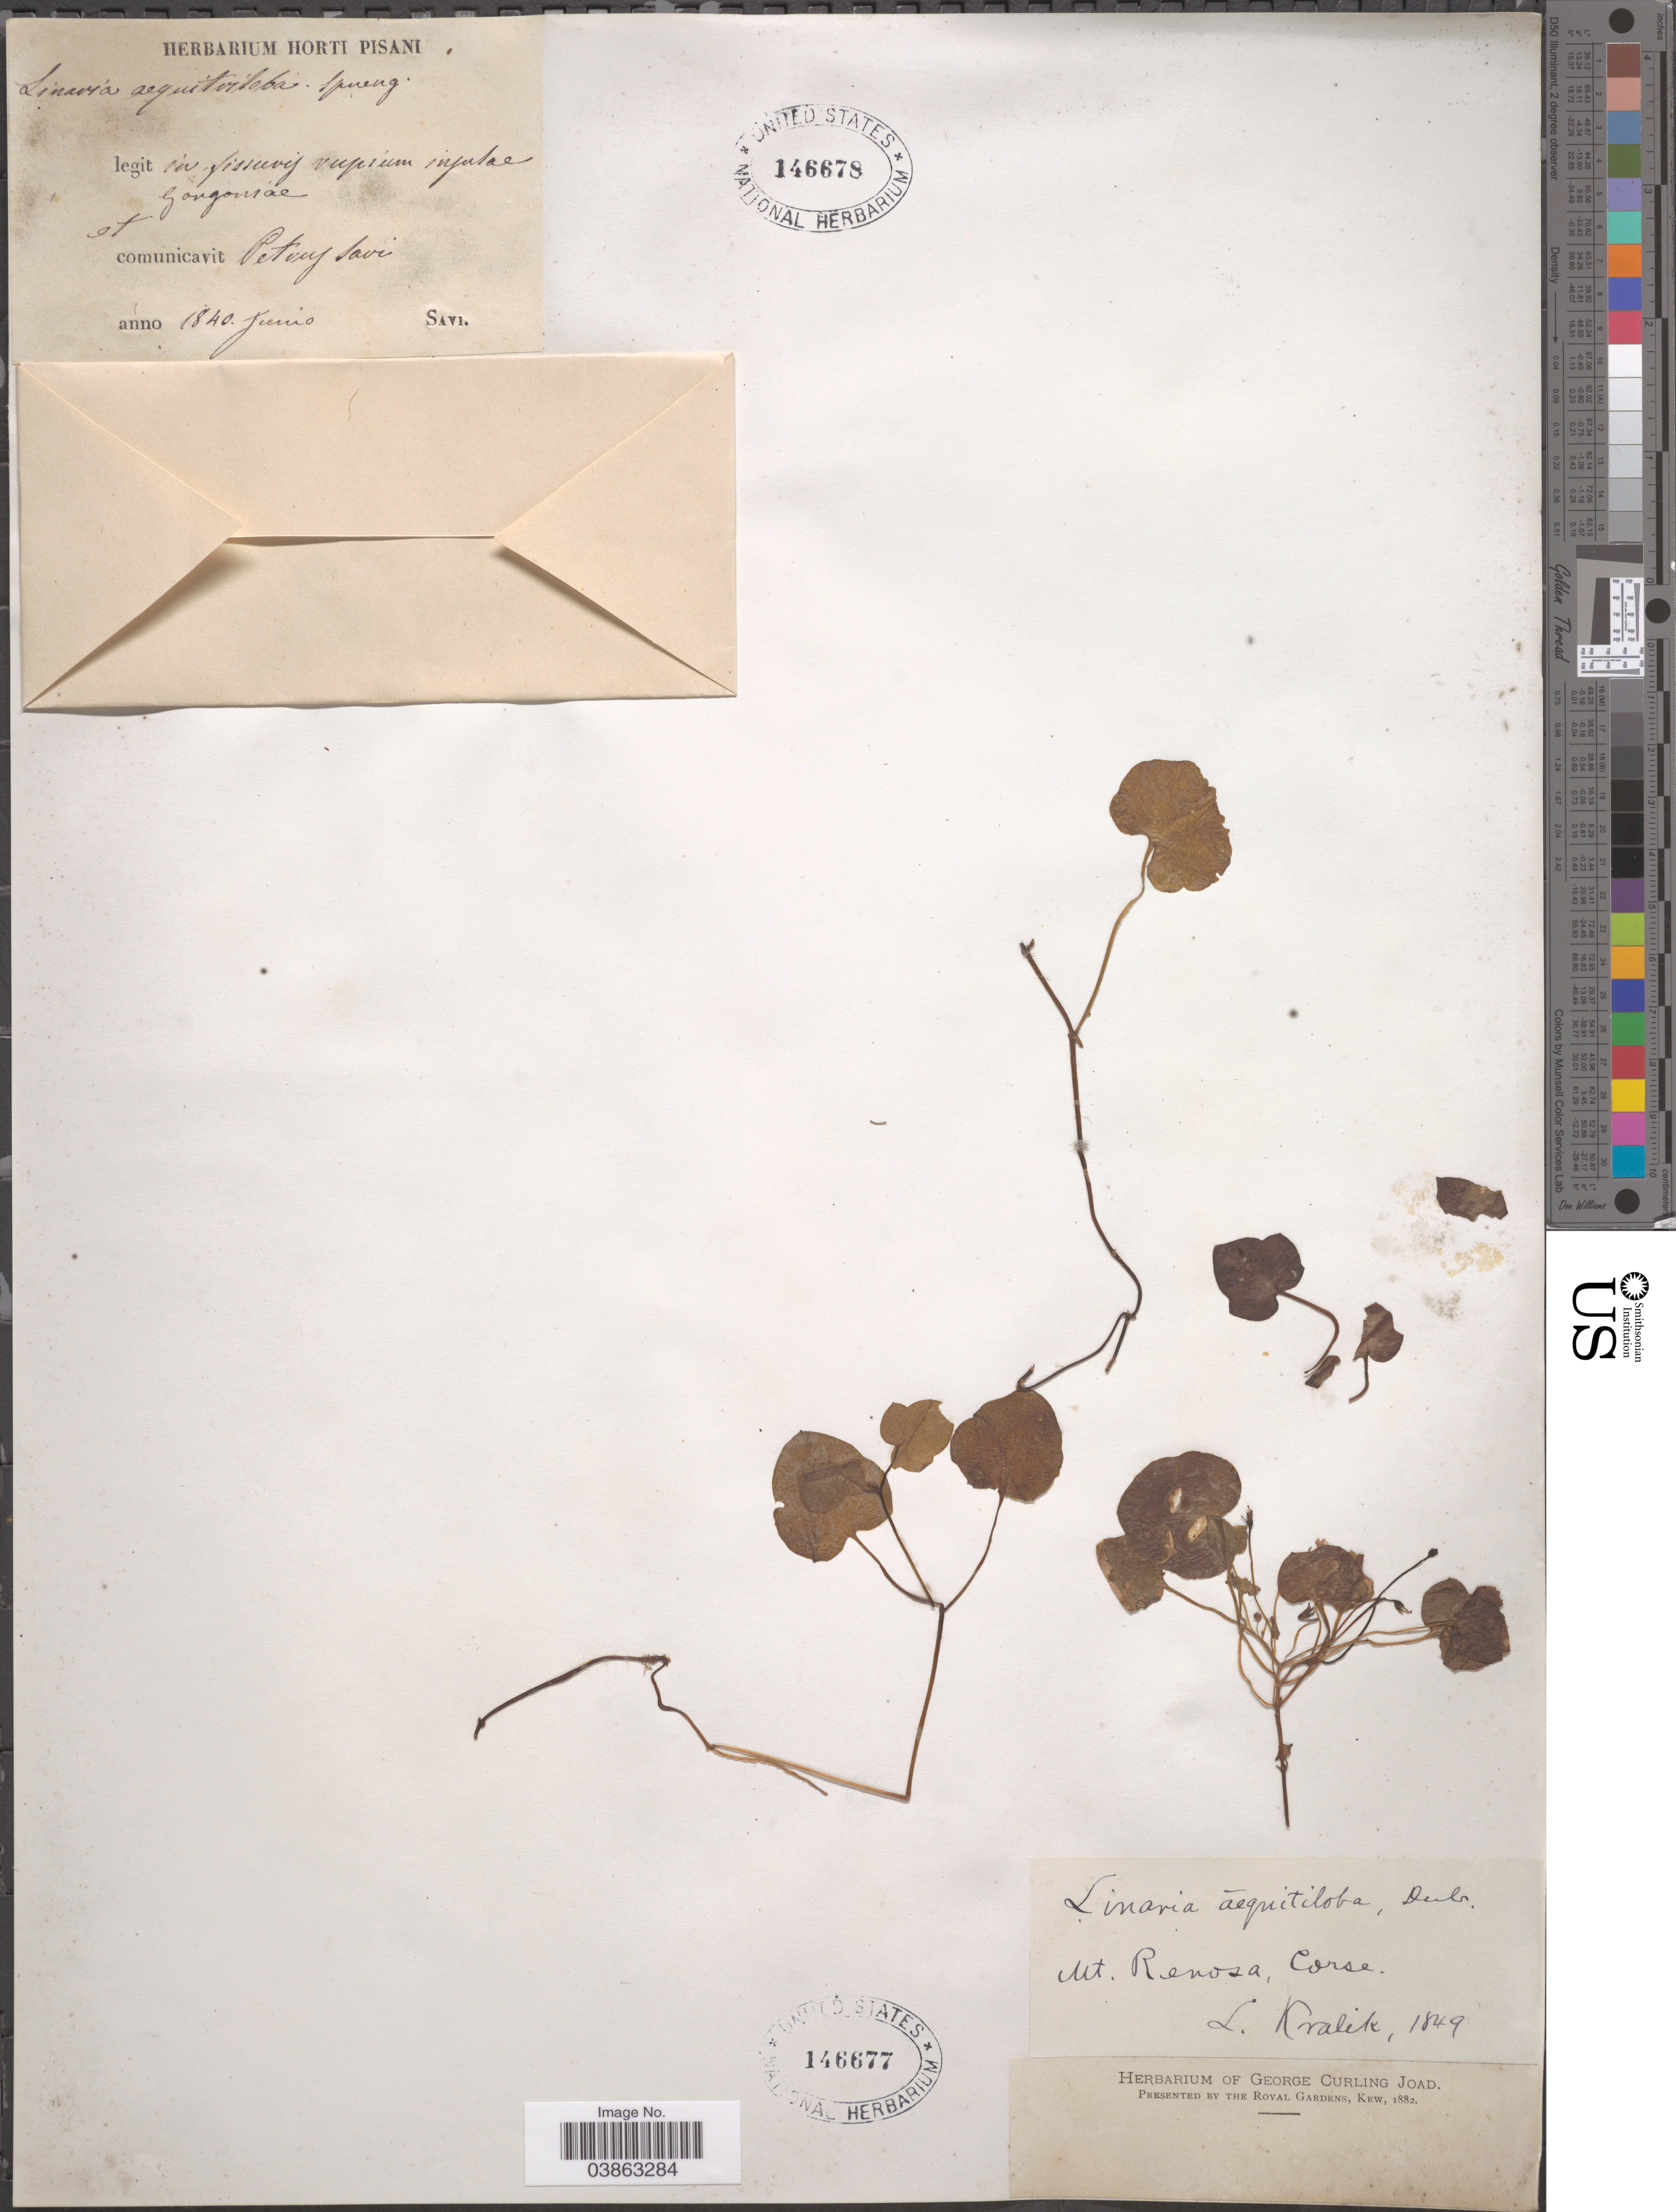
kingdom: Plantae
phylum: Tracheophyta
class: Magnoliopsida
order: Lamiales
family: Plantaginaceae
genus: Linaria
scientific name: Linaria aequitriloba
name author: (Viv.) Spreng.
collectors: G. Savi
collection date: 1840-06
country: Italy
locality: Riv fissurvis [interpreted] rupium insulae Gorgoniae.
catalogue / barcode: US 146678